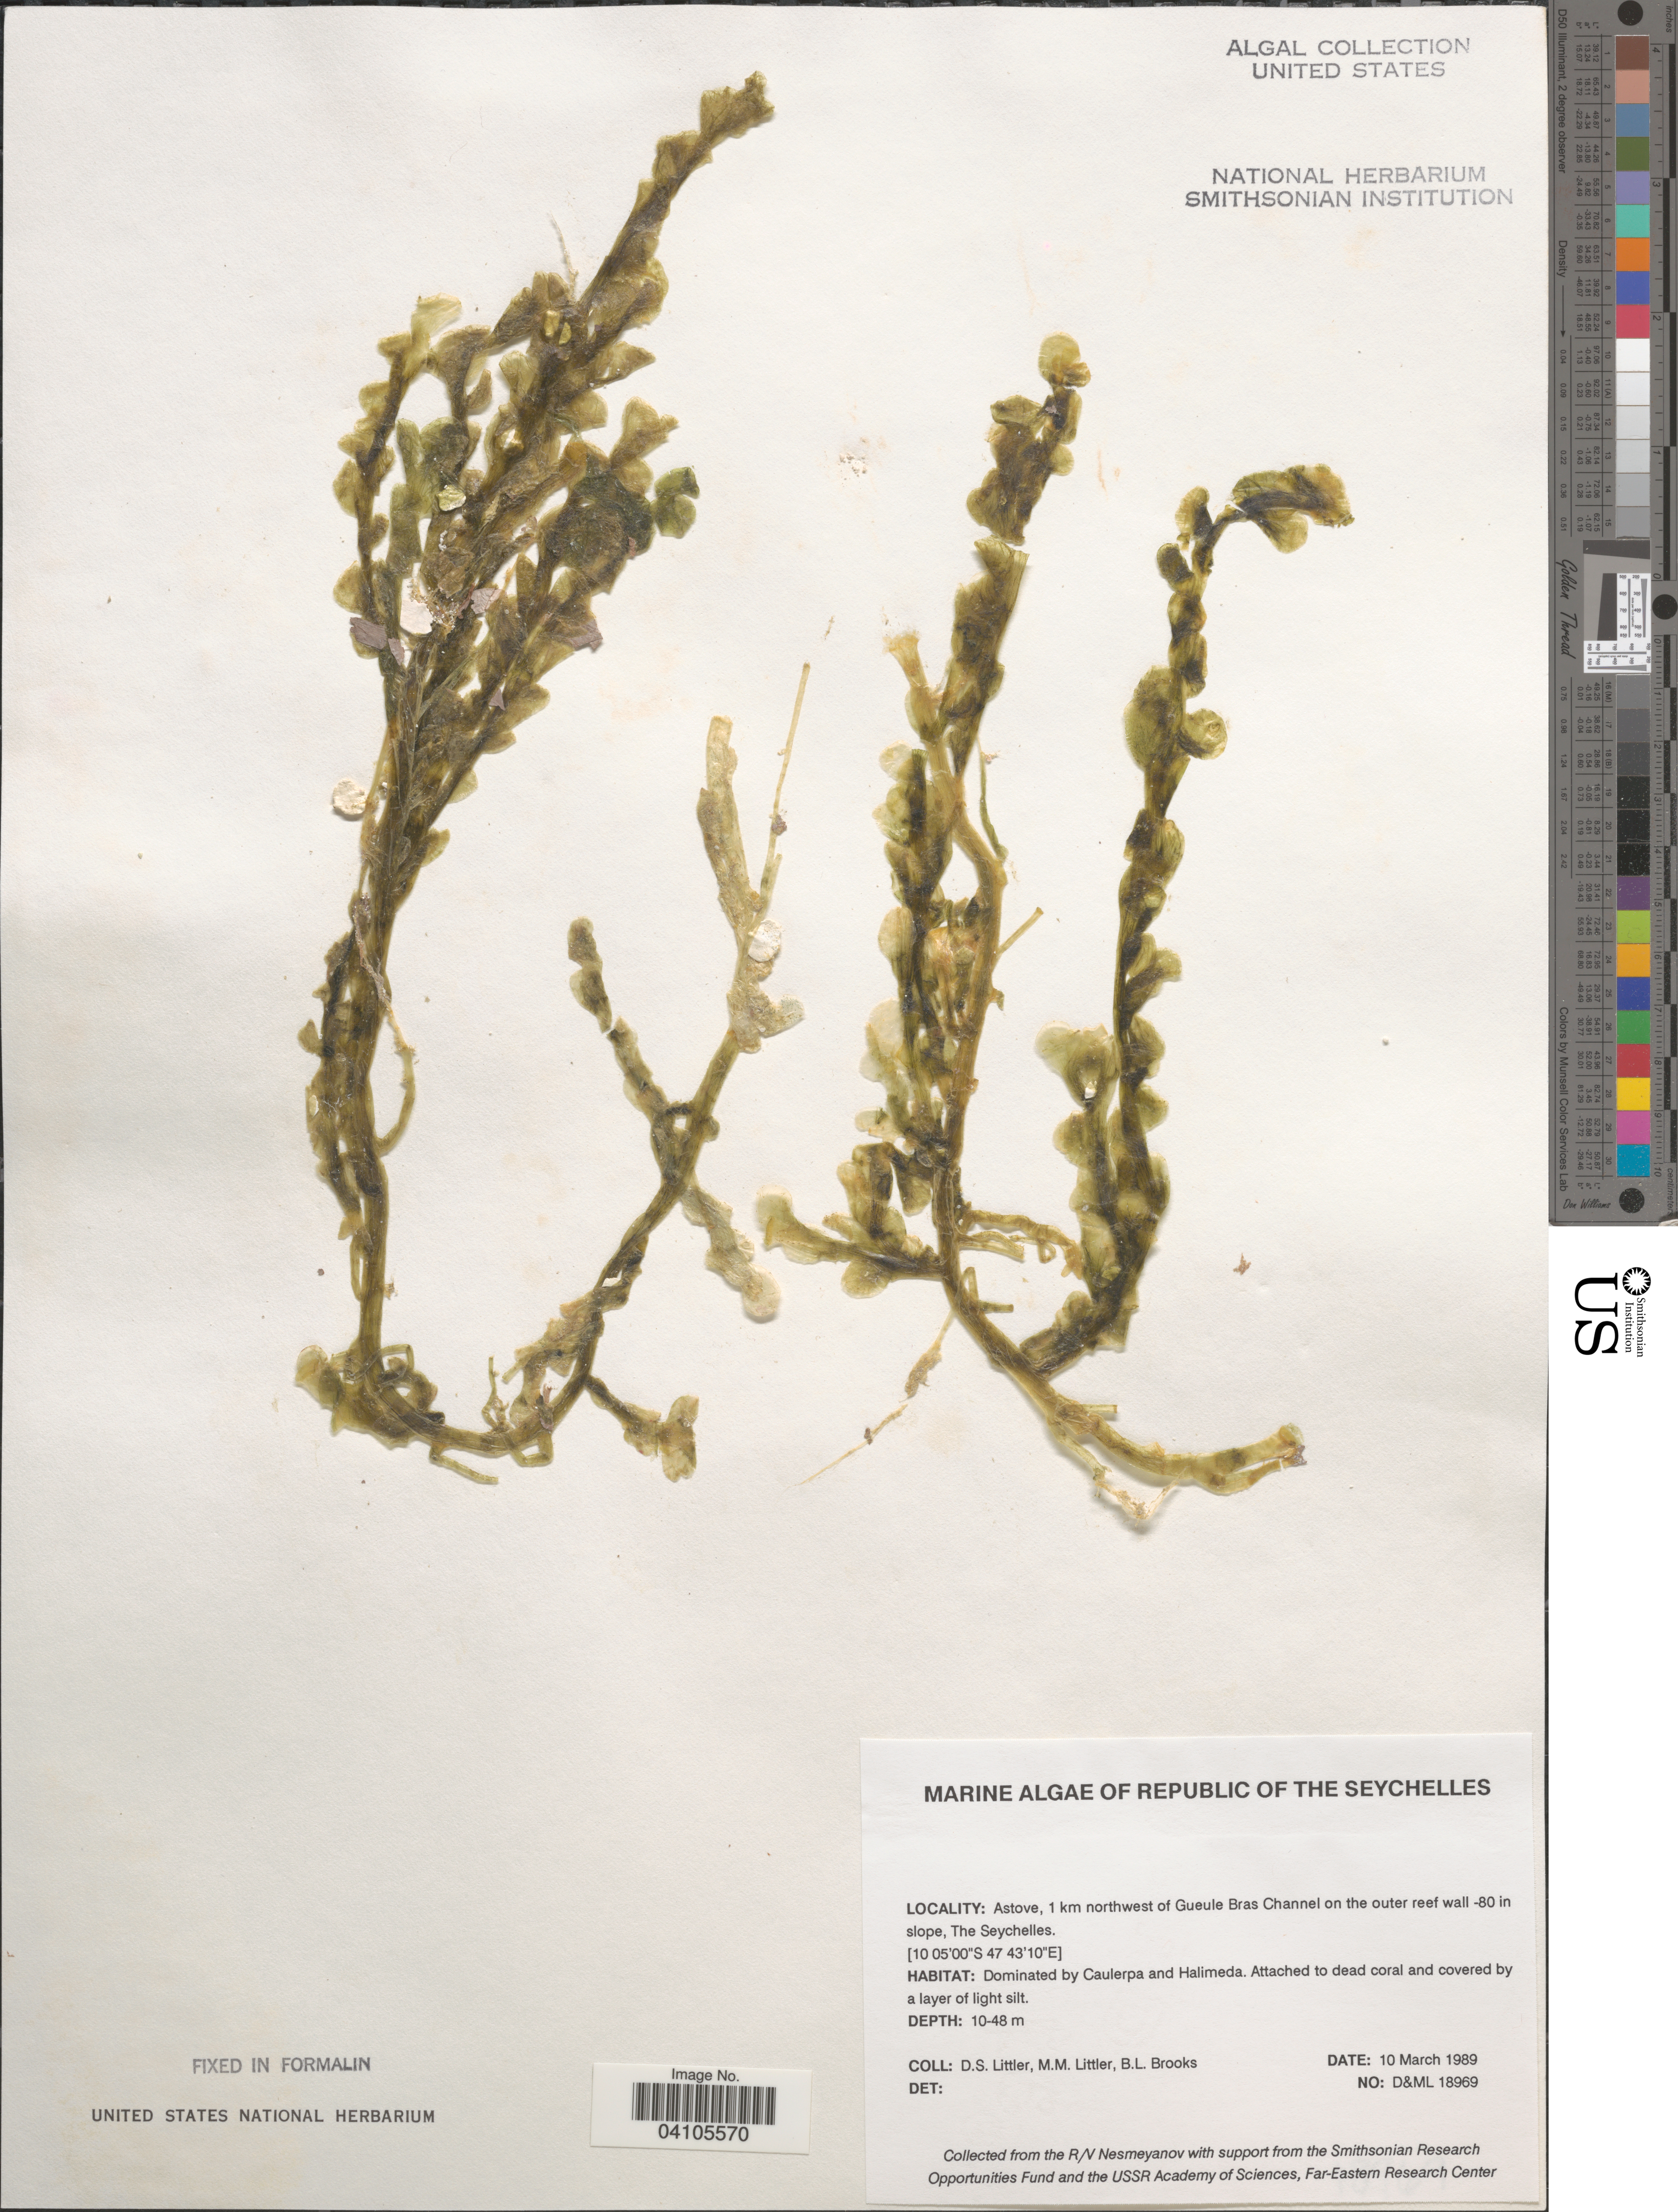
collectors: D. S. Littler & B. Brooks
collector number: D&ML 18969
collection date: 1989-03-10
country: Seychelles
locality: Astove, 1 km northwest of Gueule Bras Channel on the outer reef wall -80 in slope.